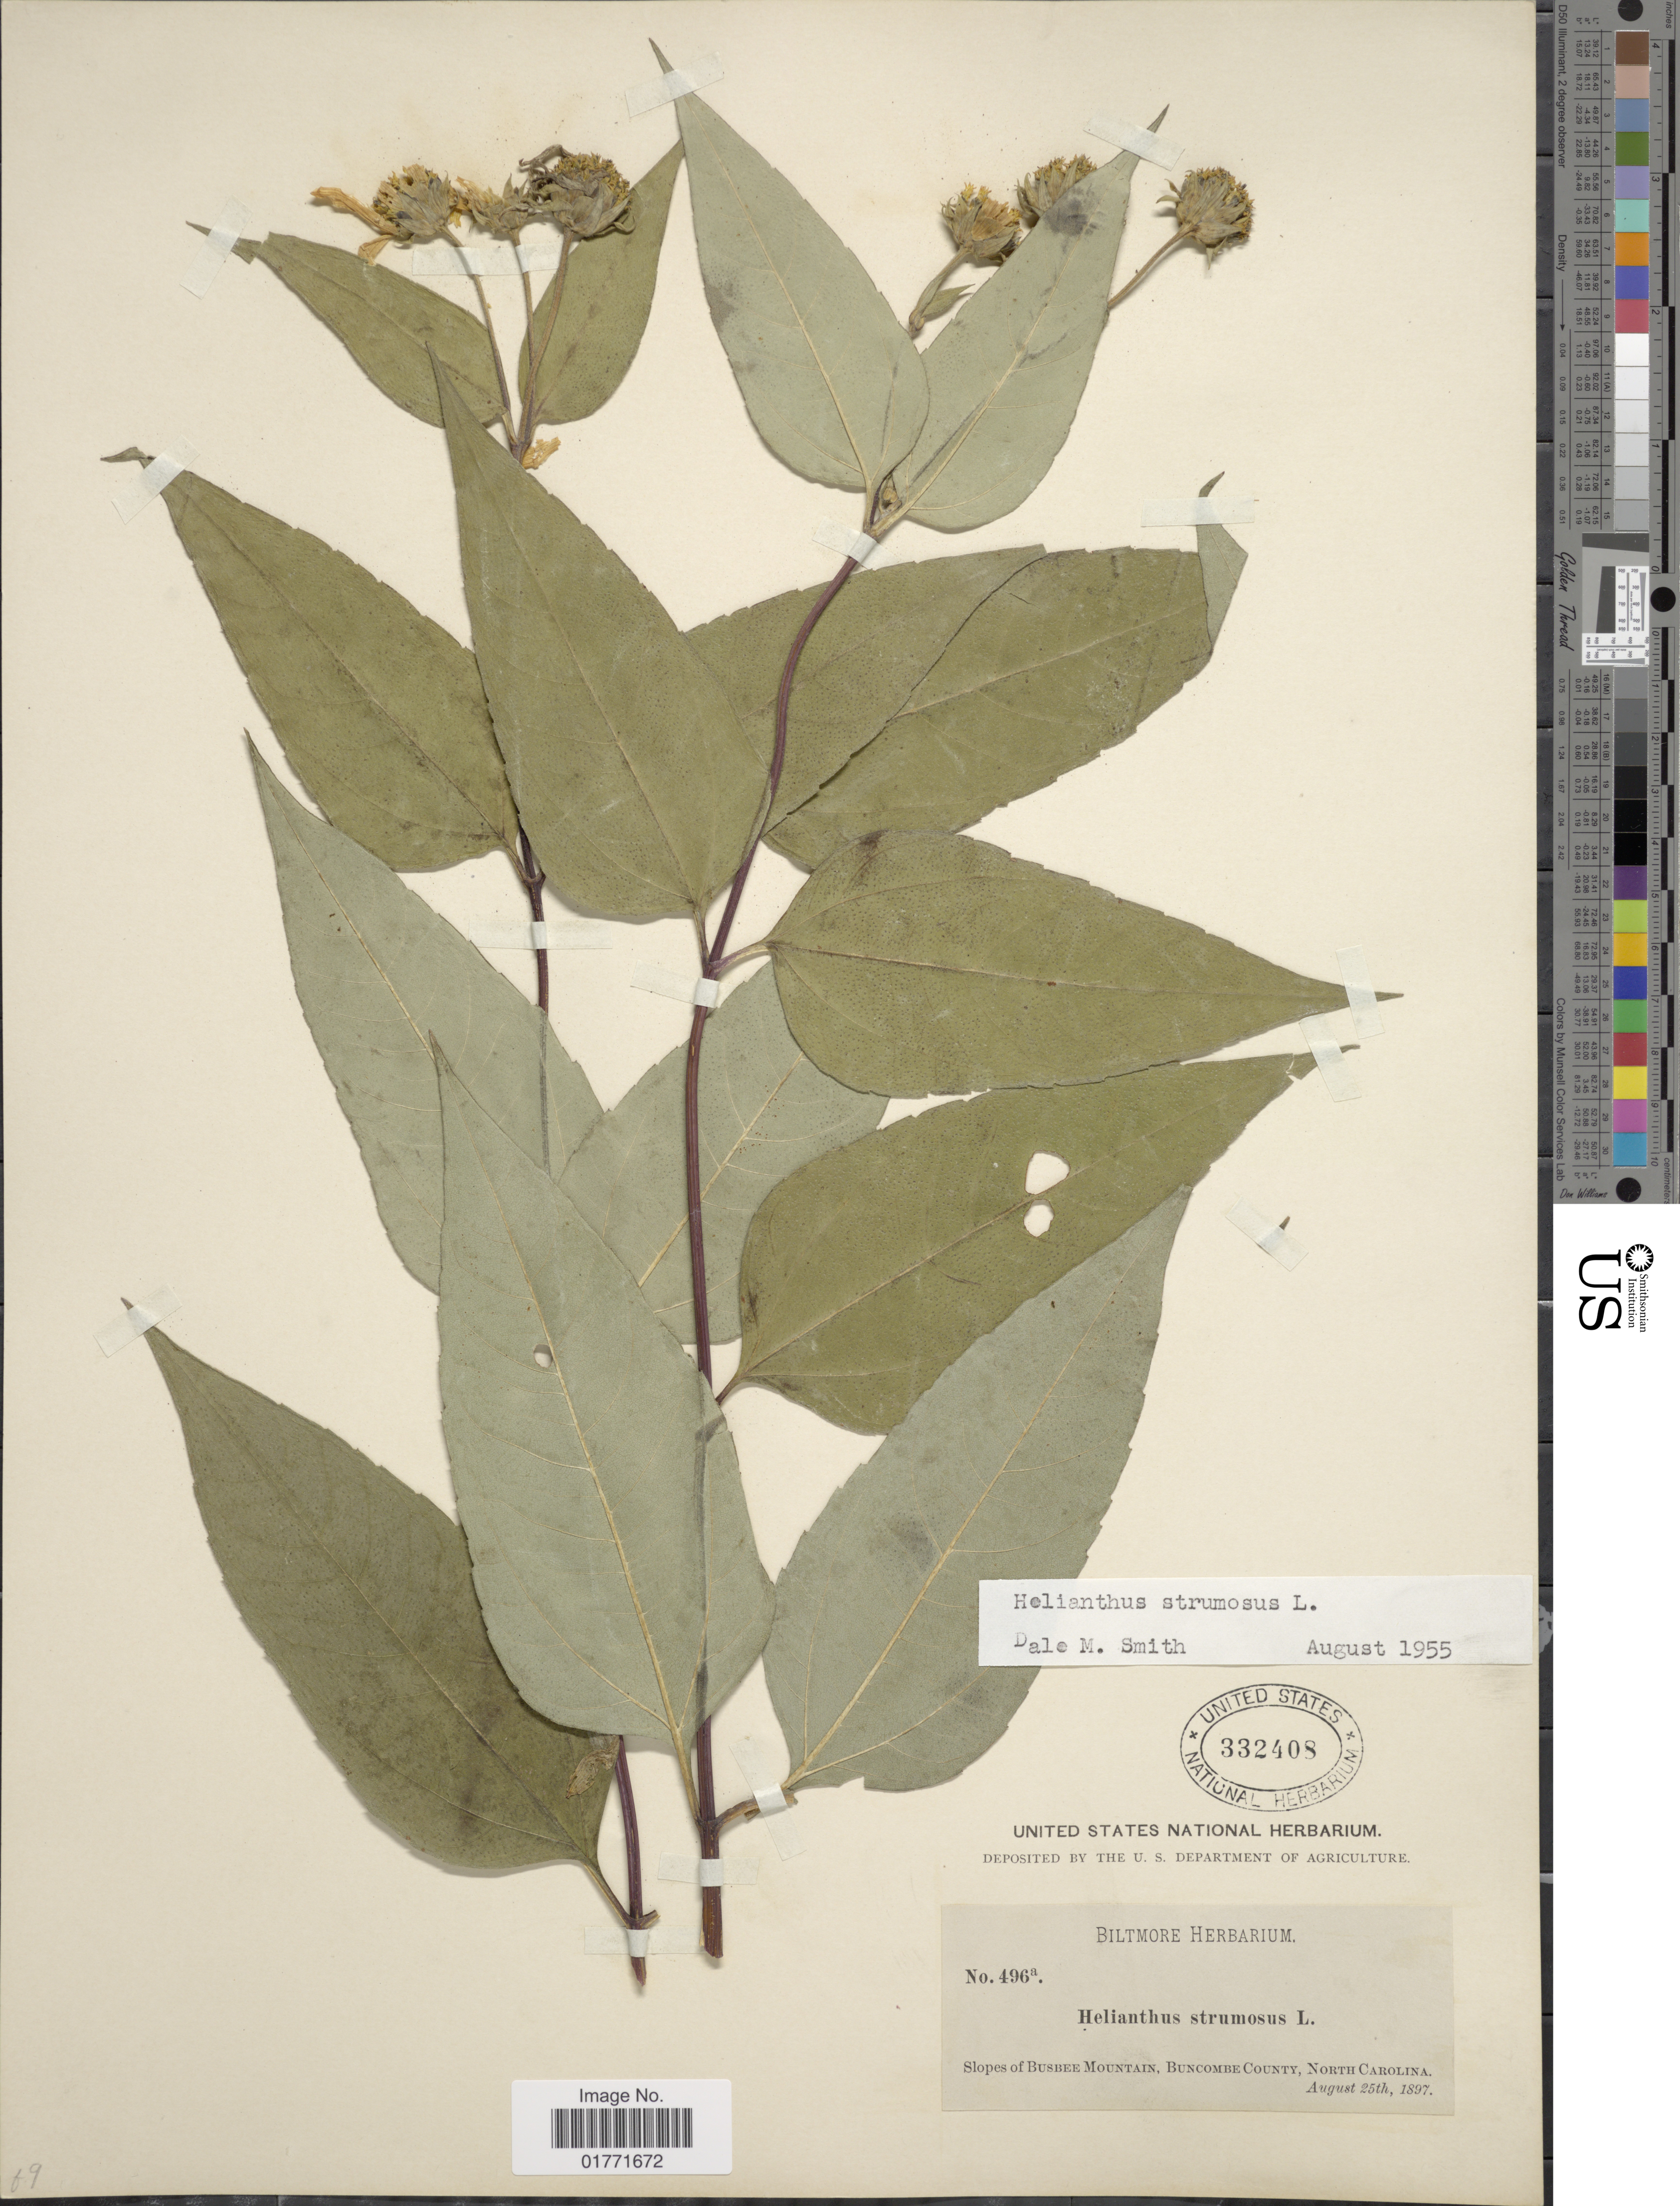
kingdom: Plantae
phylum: Tracheophyta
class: Magnoliopsida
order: Asterales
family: Asteraceae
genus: Helianthus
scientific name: Helianthus strumosus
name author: L.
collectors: ex herb. Biltmore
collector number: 496a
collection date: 1897-08-25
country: United States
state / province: North Carolina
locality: Slopes of Busbee Mountain, Buncombe County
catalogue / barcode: US 332408